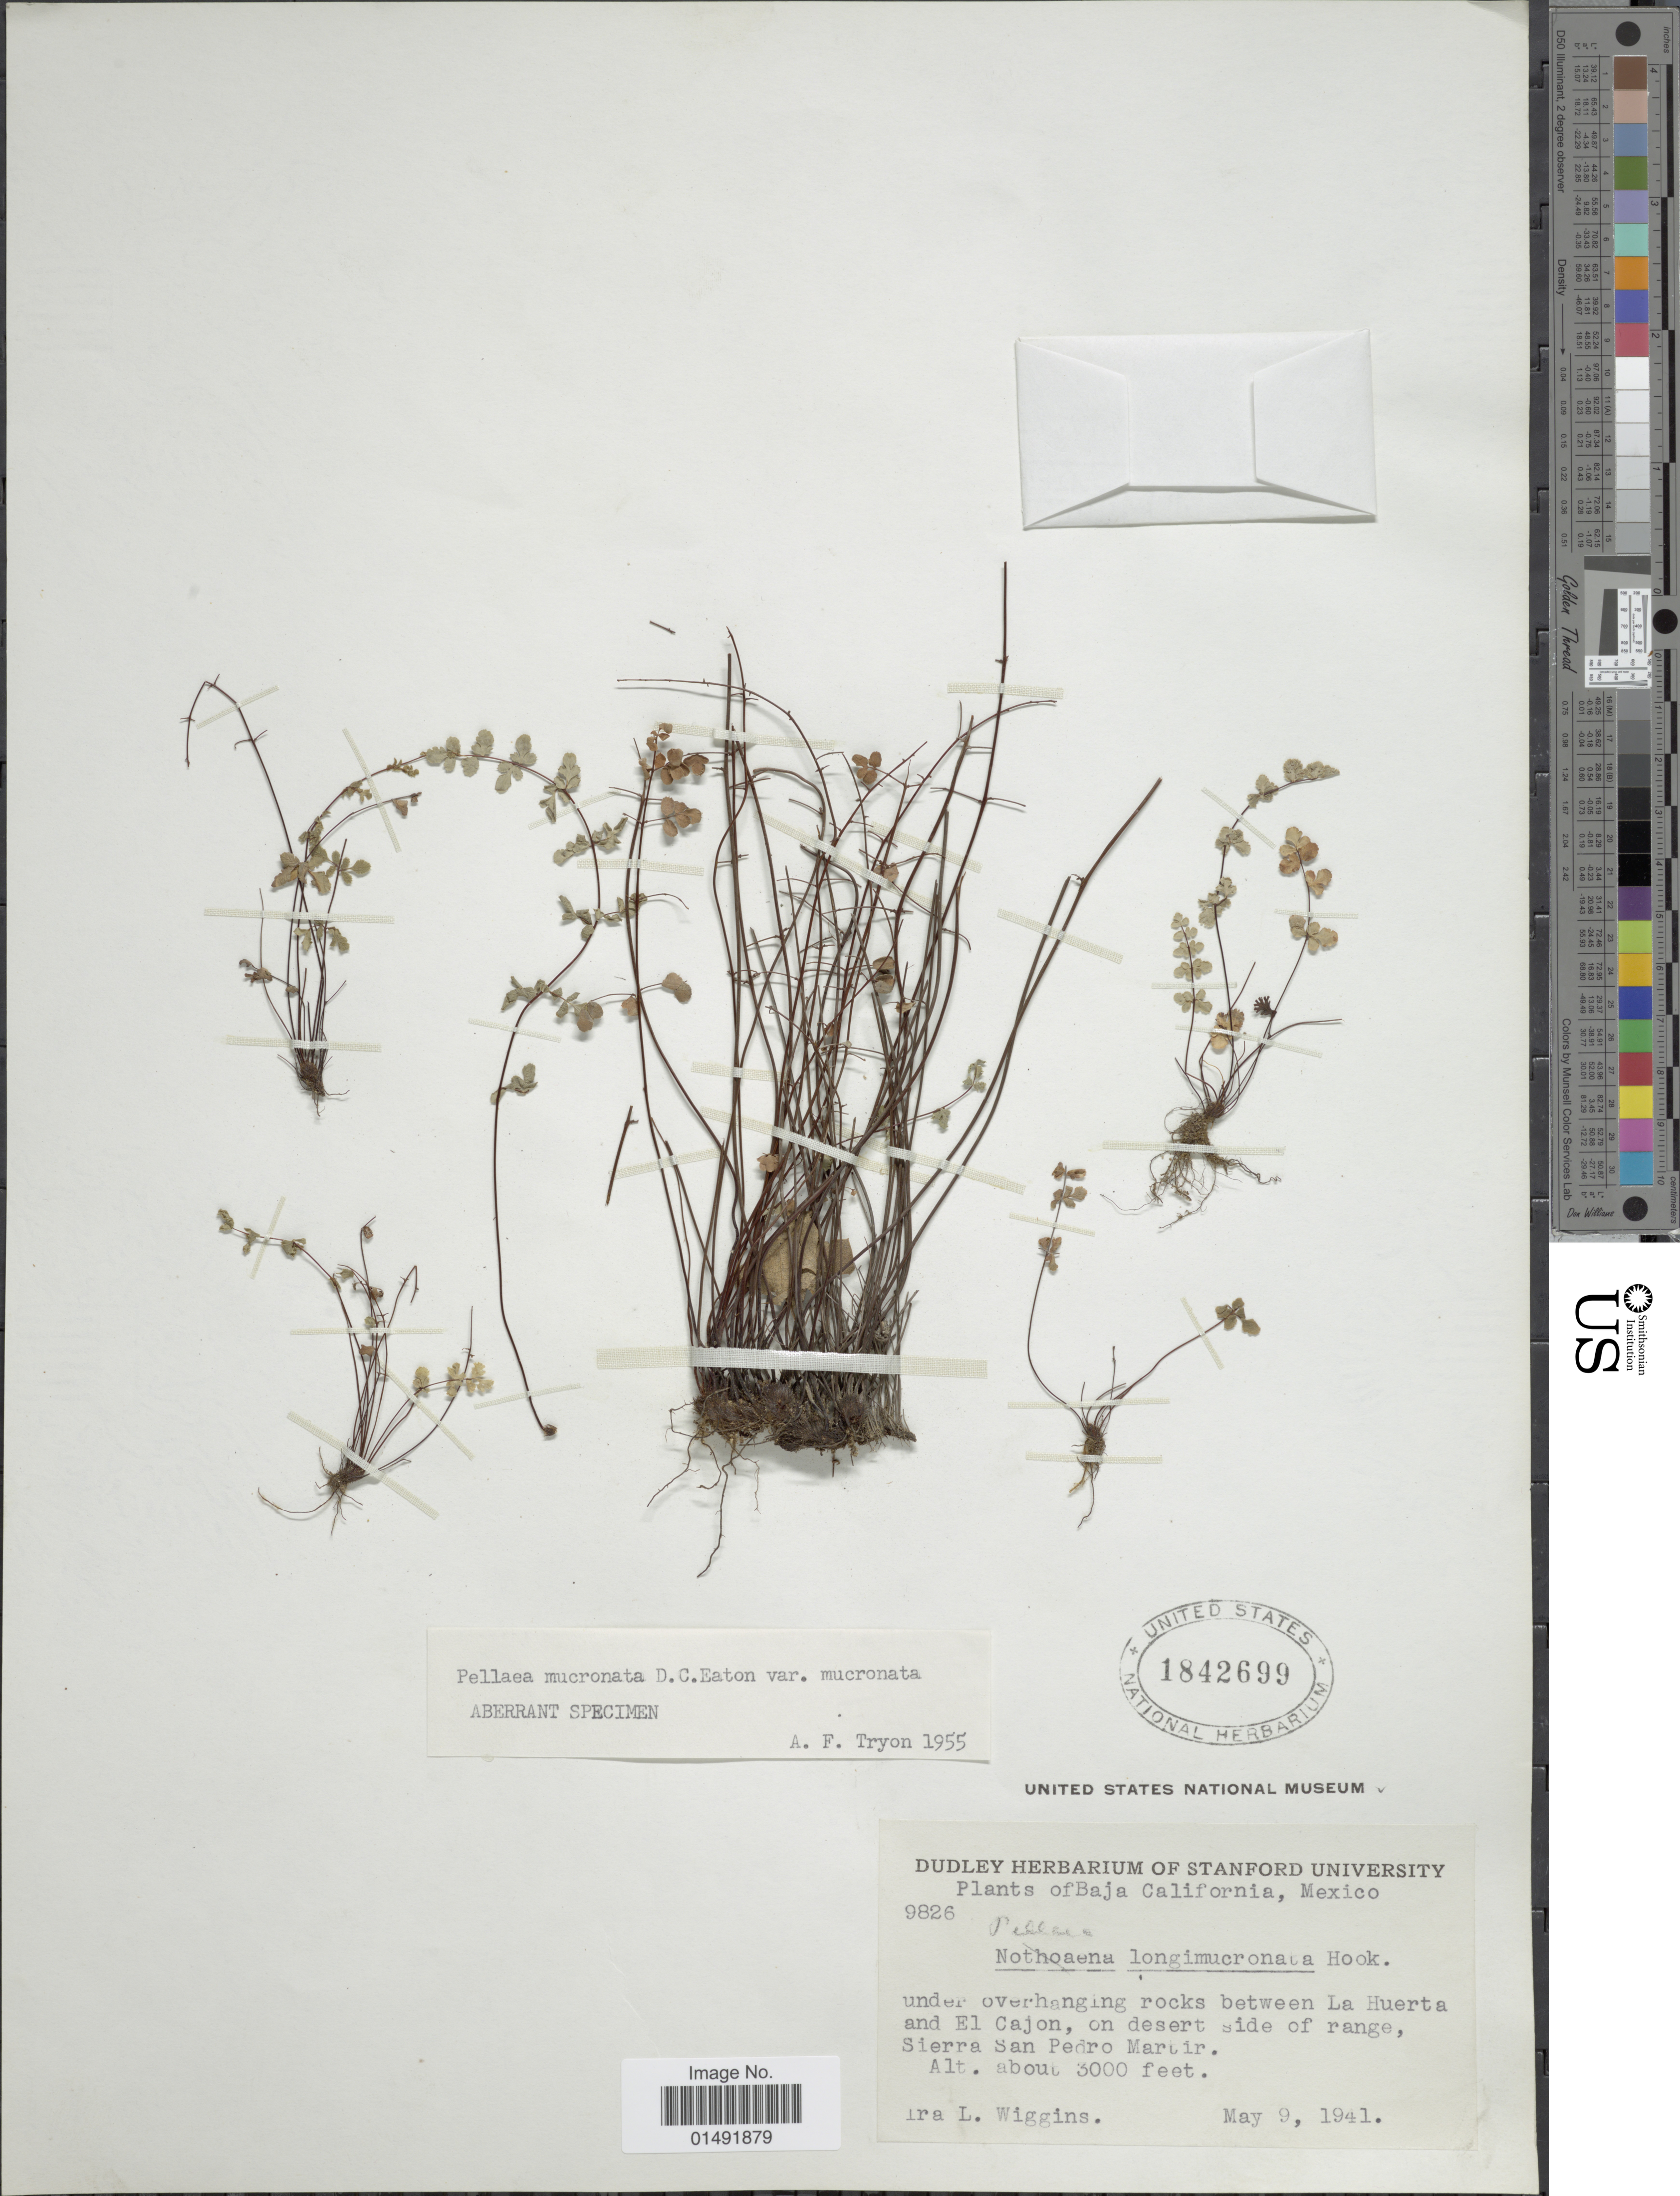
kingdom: Plantae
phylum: Tracheophyta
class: Polypodiopsida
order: Polypodiales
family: Pteridaceae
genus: Pellaea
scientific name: Pellaea mucronata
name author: (D.C. Eaton) D.C. Eaton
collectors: I. L. Wiggins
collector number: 9826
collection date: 1941-05-09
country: Mexico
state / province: Baja California Sur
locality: Under overhanging rocks between La Huerta and El Cajon, on desert side of range, Sierra San Pedro Martir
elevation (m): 914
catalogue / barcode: US 1842699